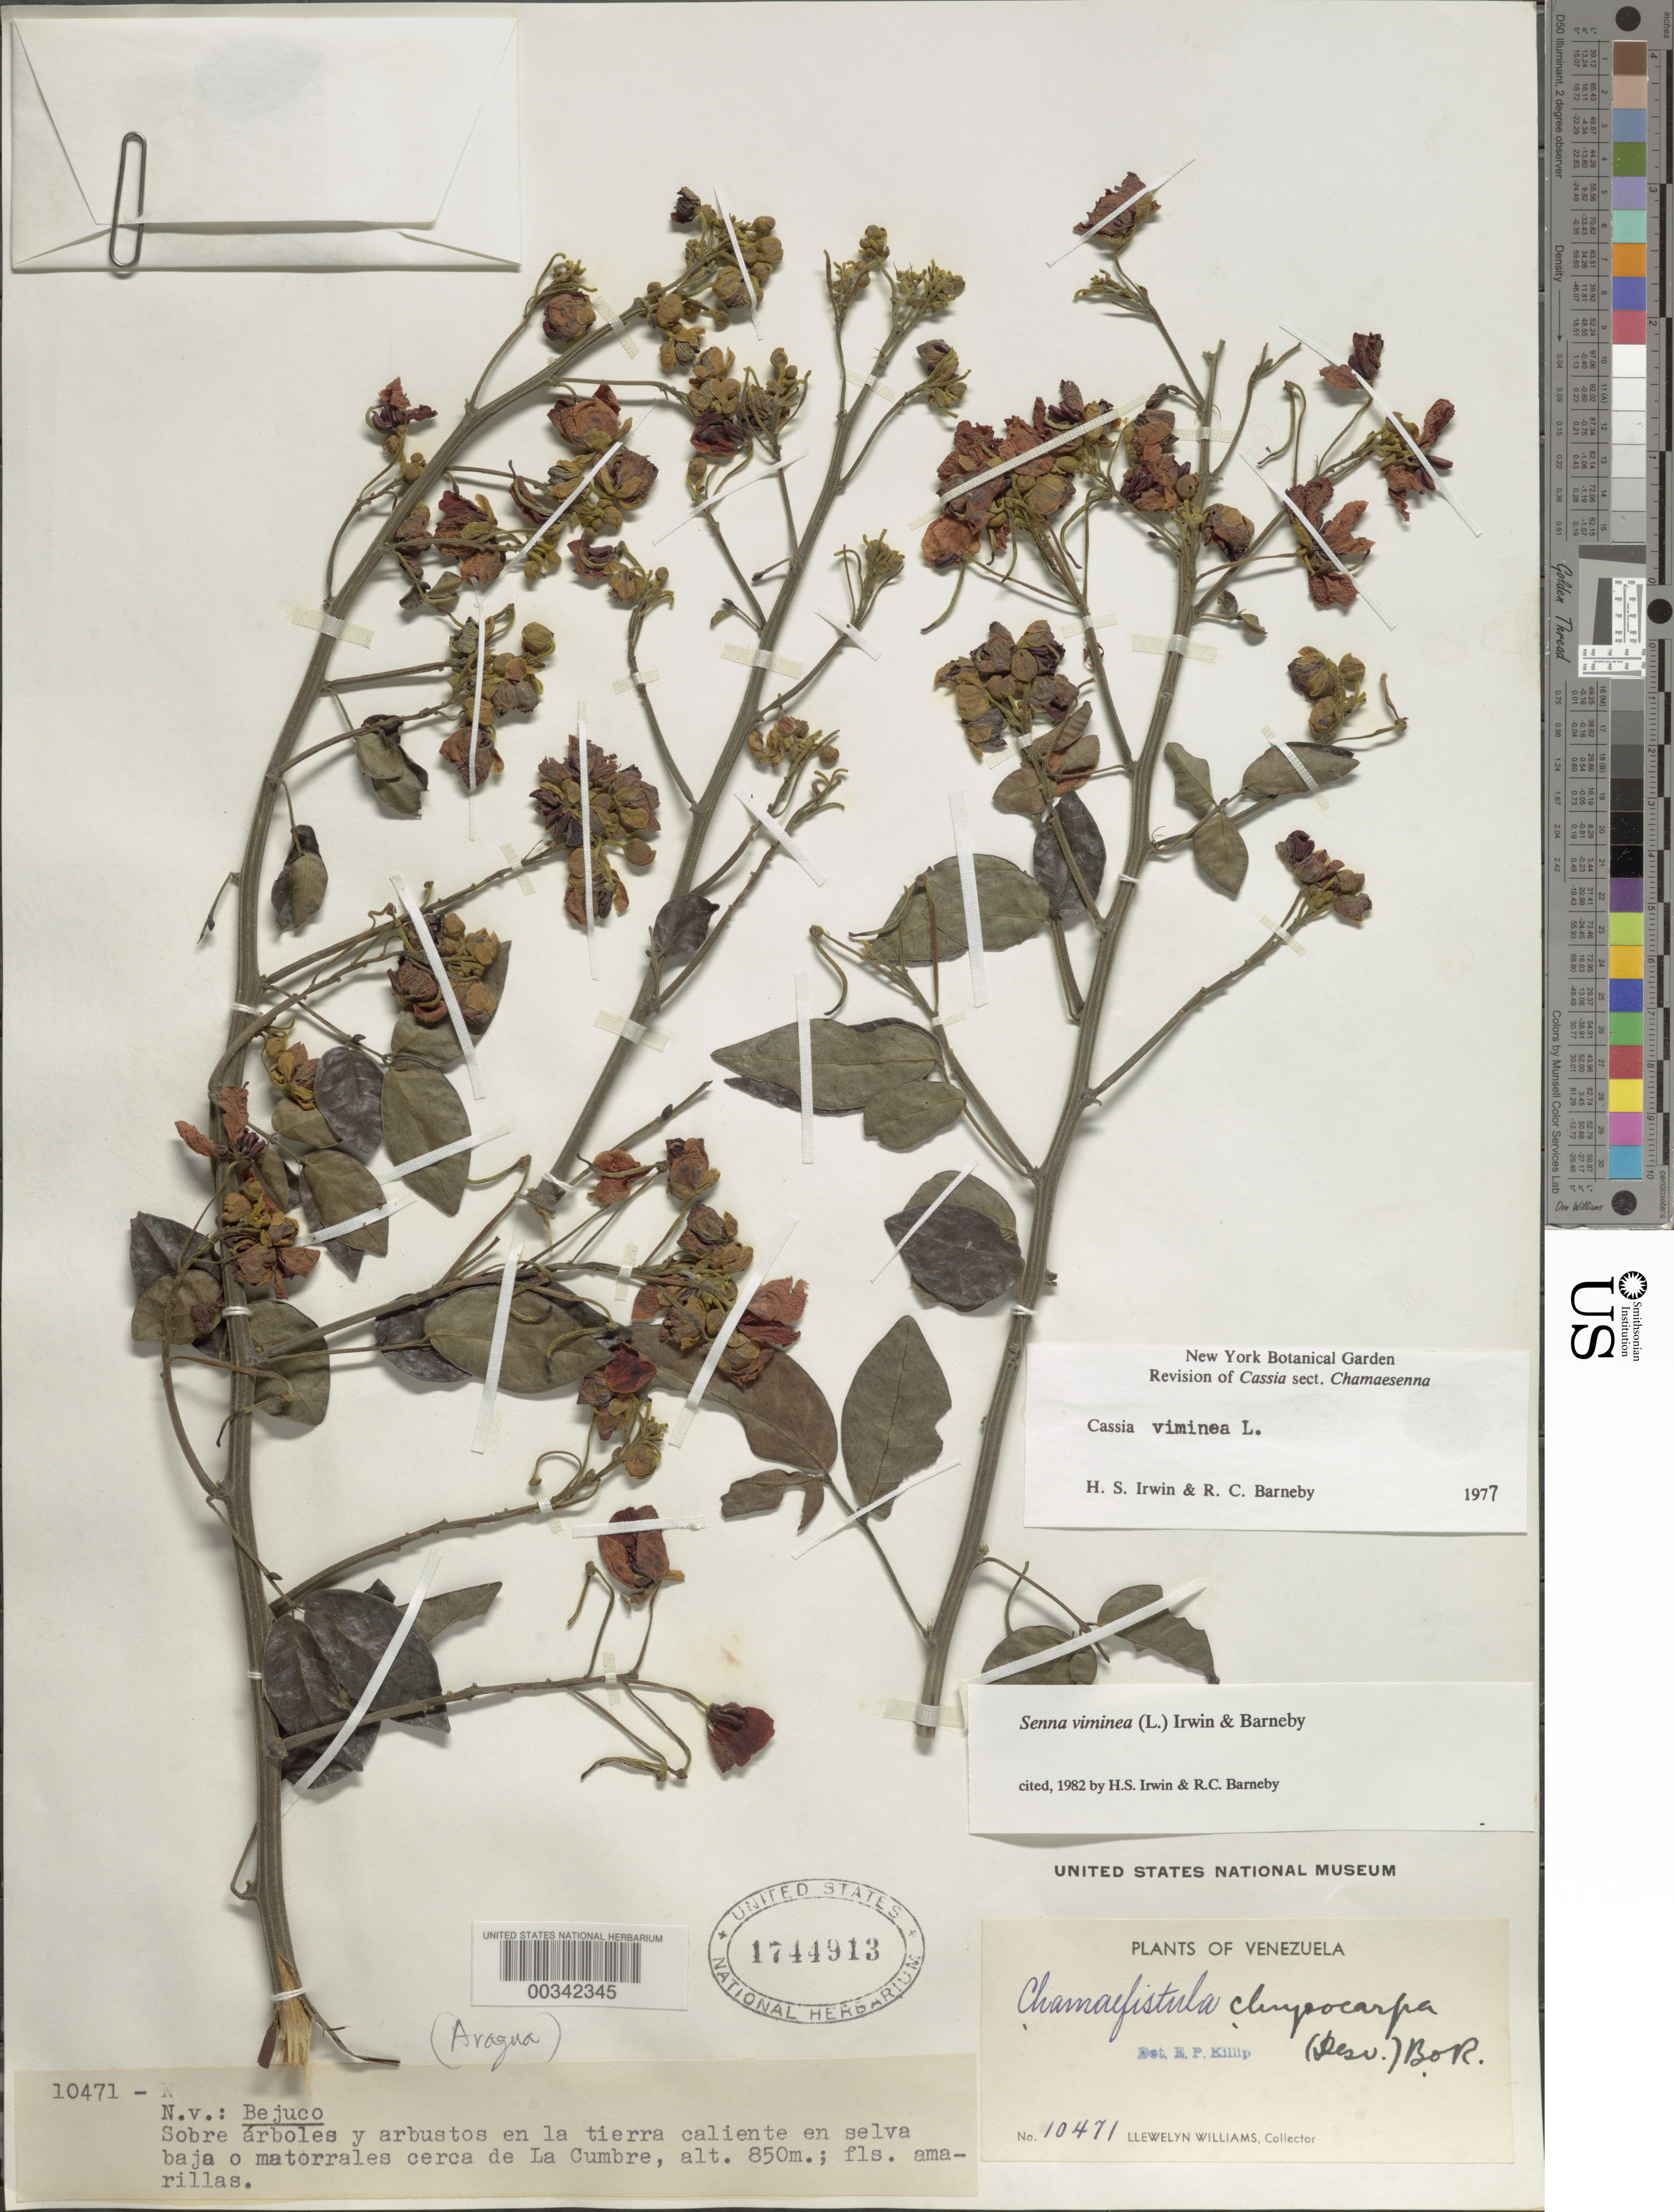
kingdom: Plantae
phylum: Tracheophyta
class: Magnoliopsida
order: Fabales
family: Fabaceae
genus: Senna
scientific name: Senna viminea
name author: (L.) H.S. Irwin & Barneby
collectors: Ll. Williams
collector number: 10471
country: Venezuela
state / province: Aragua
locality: Cerca de la cumbre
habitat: La tierra caliente en selva bajo o matorrales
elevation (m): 850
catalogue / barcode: US 1744913